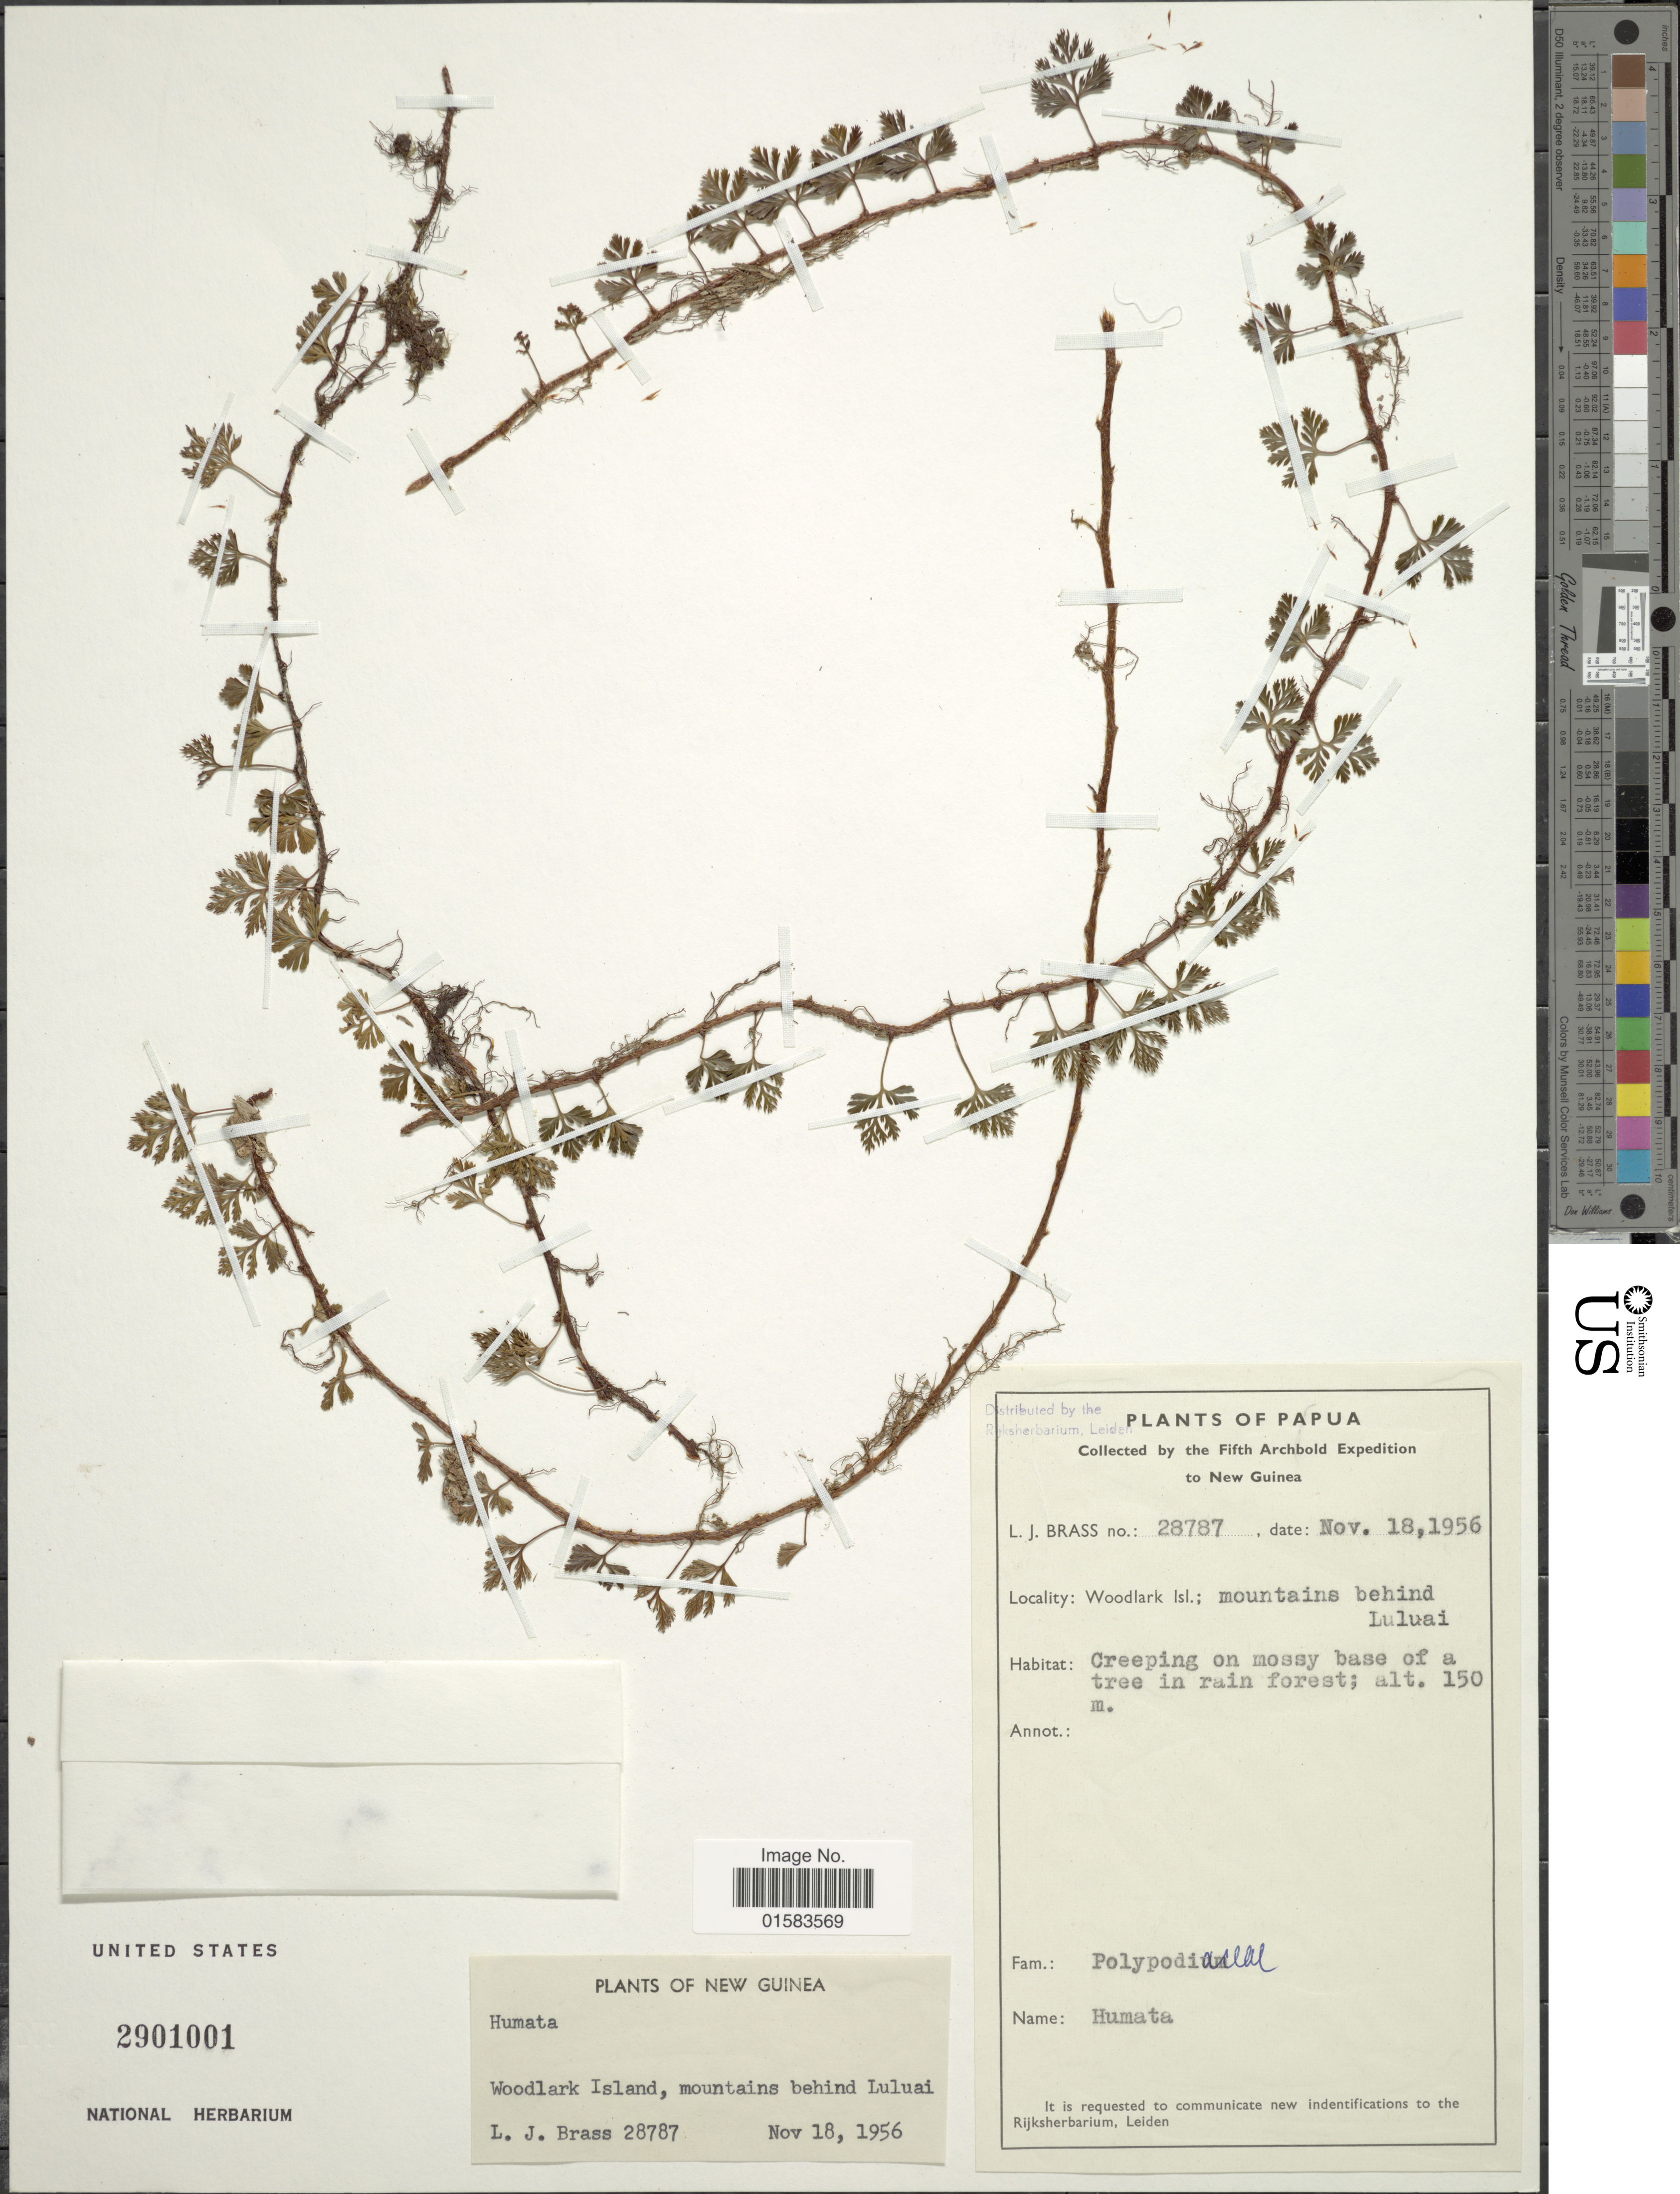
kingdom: Plantae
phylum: Tracheophyta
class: Polypodiopsida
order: Polypodiales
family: Davalliaceae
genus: Davallia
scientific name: Davallia sp.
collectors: L. J. Brass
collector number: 28787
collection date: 1956-11-18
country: Papua New Guinea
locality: Woodlark Isl., mountains behind Luluai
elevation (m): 150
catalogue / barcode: US 2901001